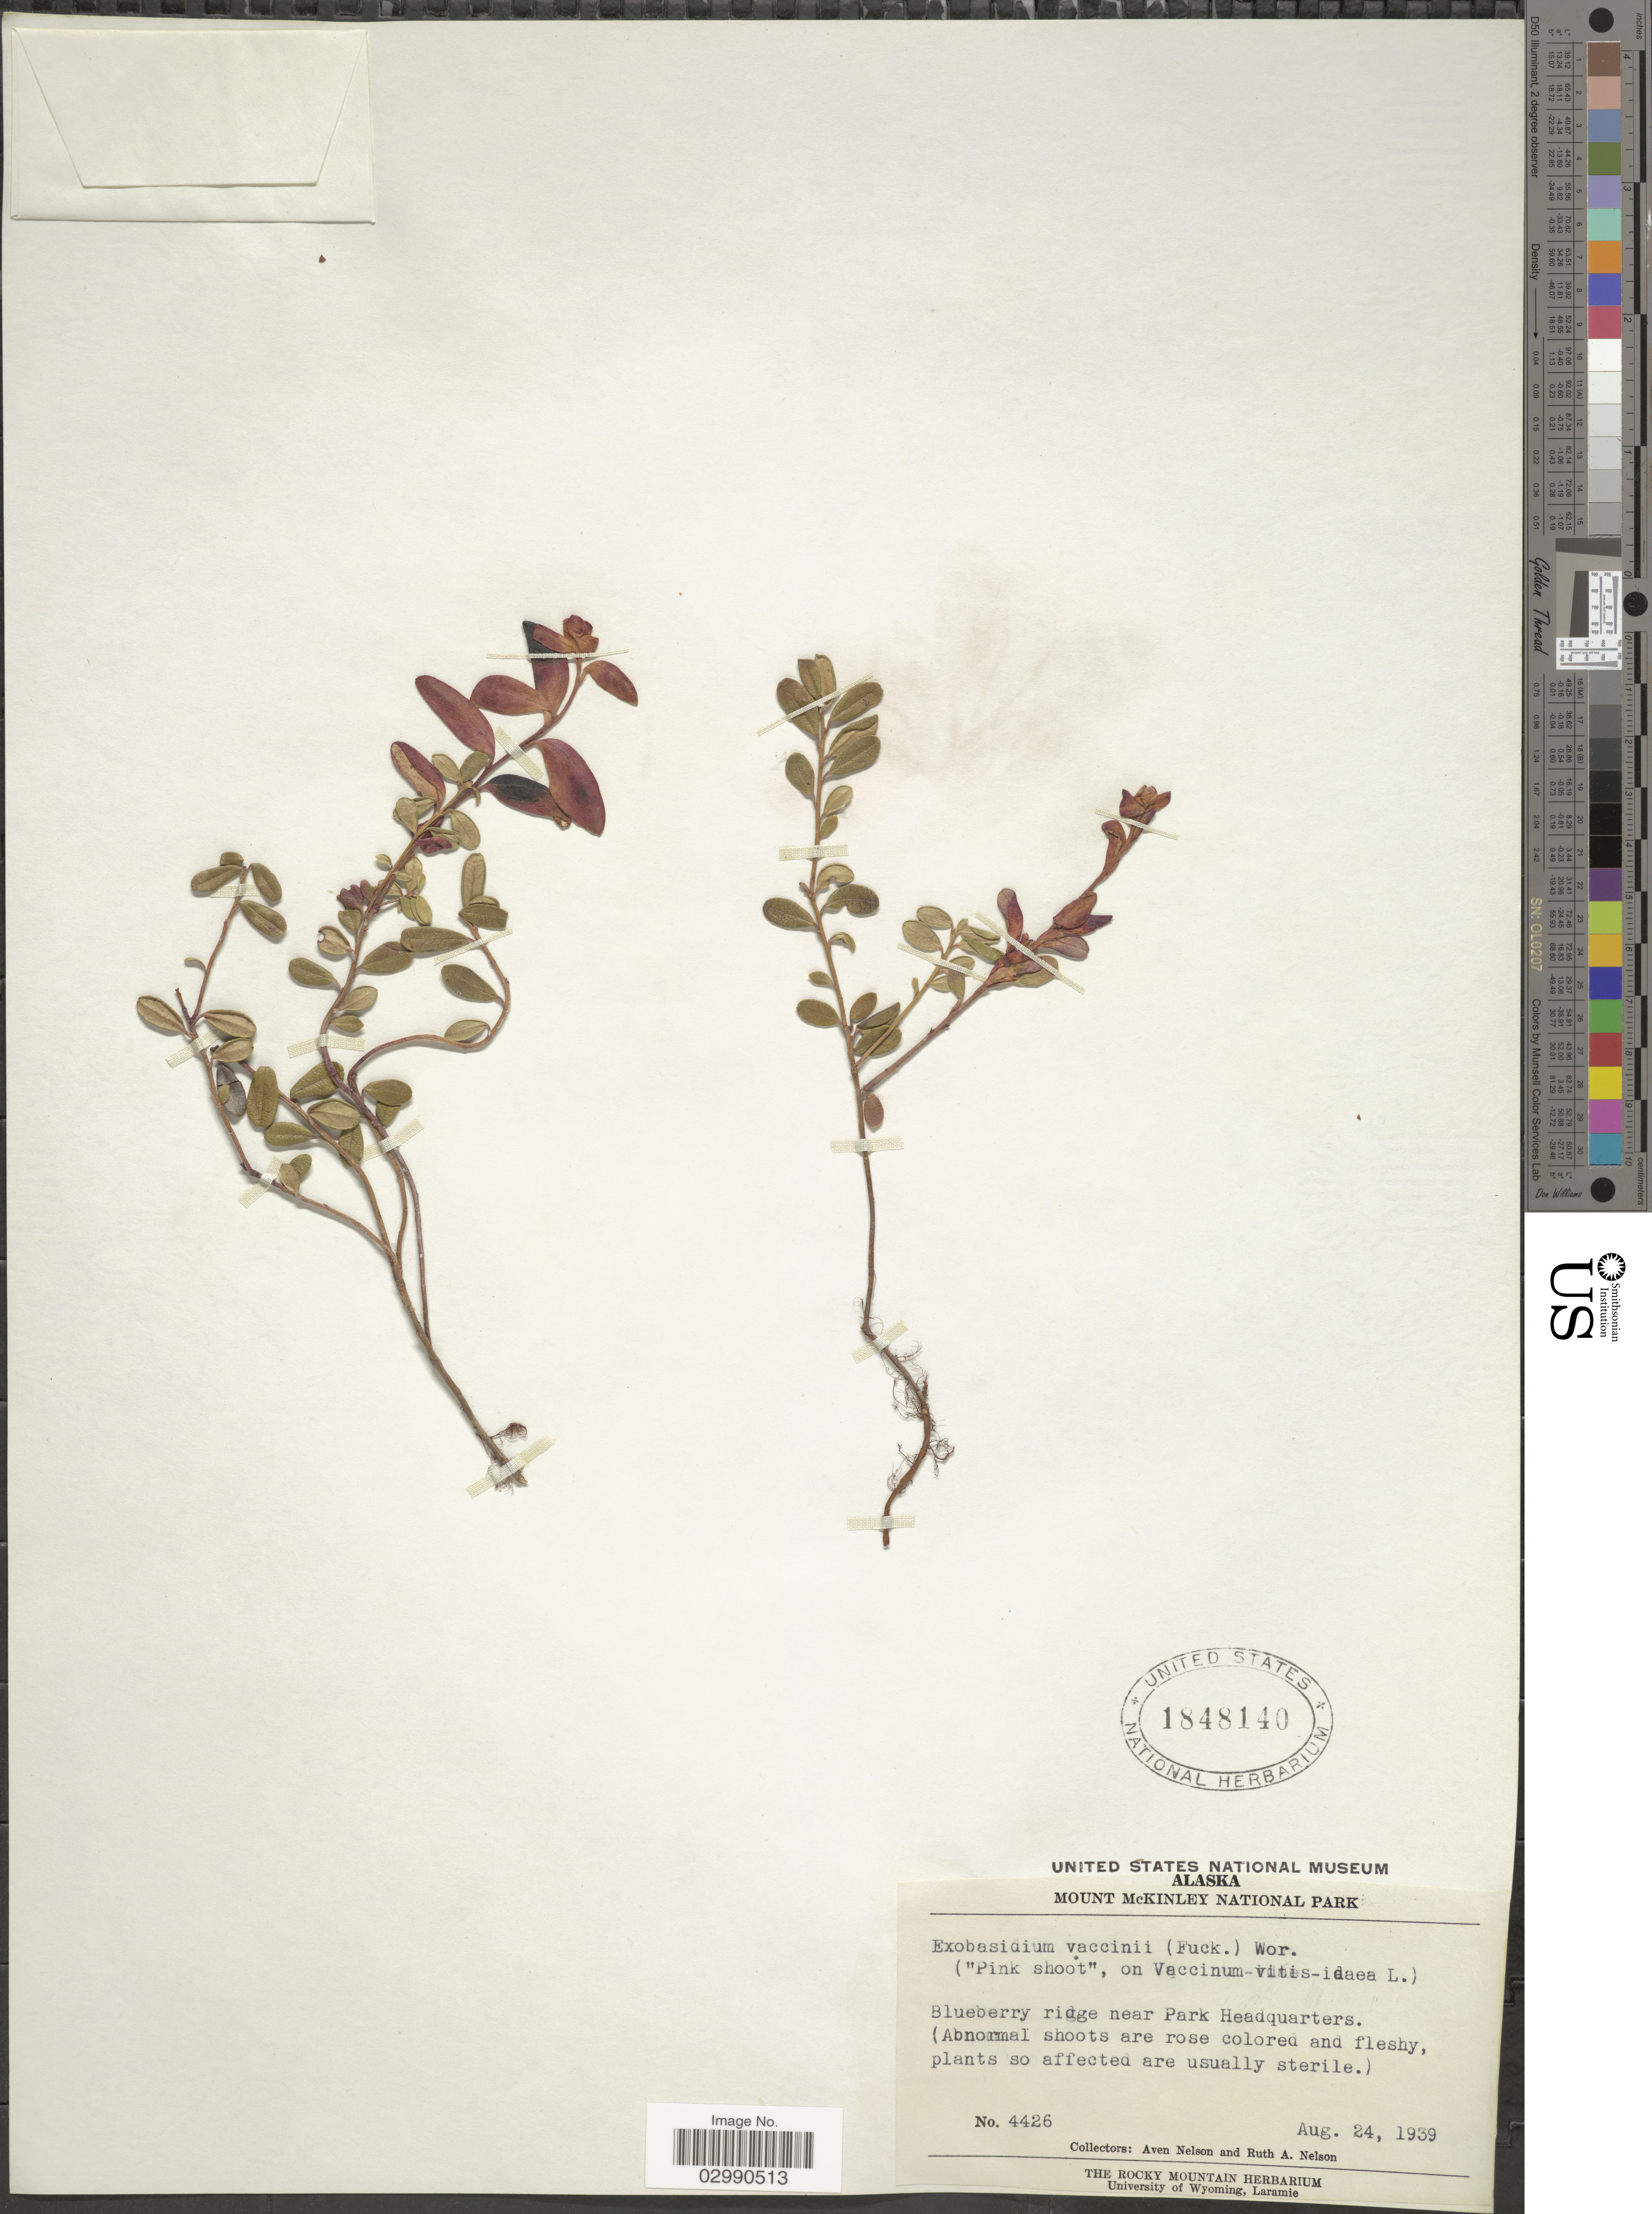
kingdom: Plantae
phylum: Tracheophyta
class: Magnoliopsida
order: Ericales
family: Ericaceae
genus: Vaccinium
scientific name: Vaccinium vitis-idaea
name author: L.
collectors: A. Nelson & R. A. Nelson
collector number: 4426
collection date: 1939-08-24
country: United States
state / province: Alaska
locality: Mount McKinley National Park. Near Park Headquarters.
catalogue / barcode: US 1848140